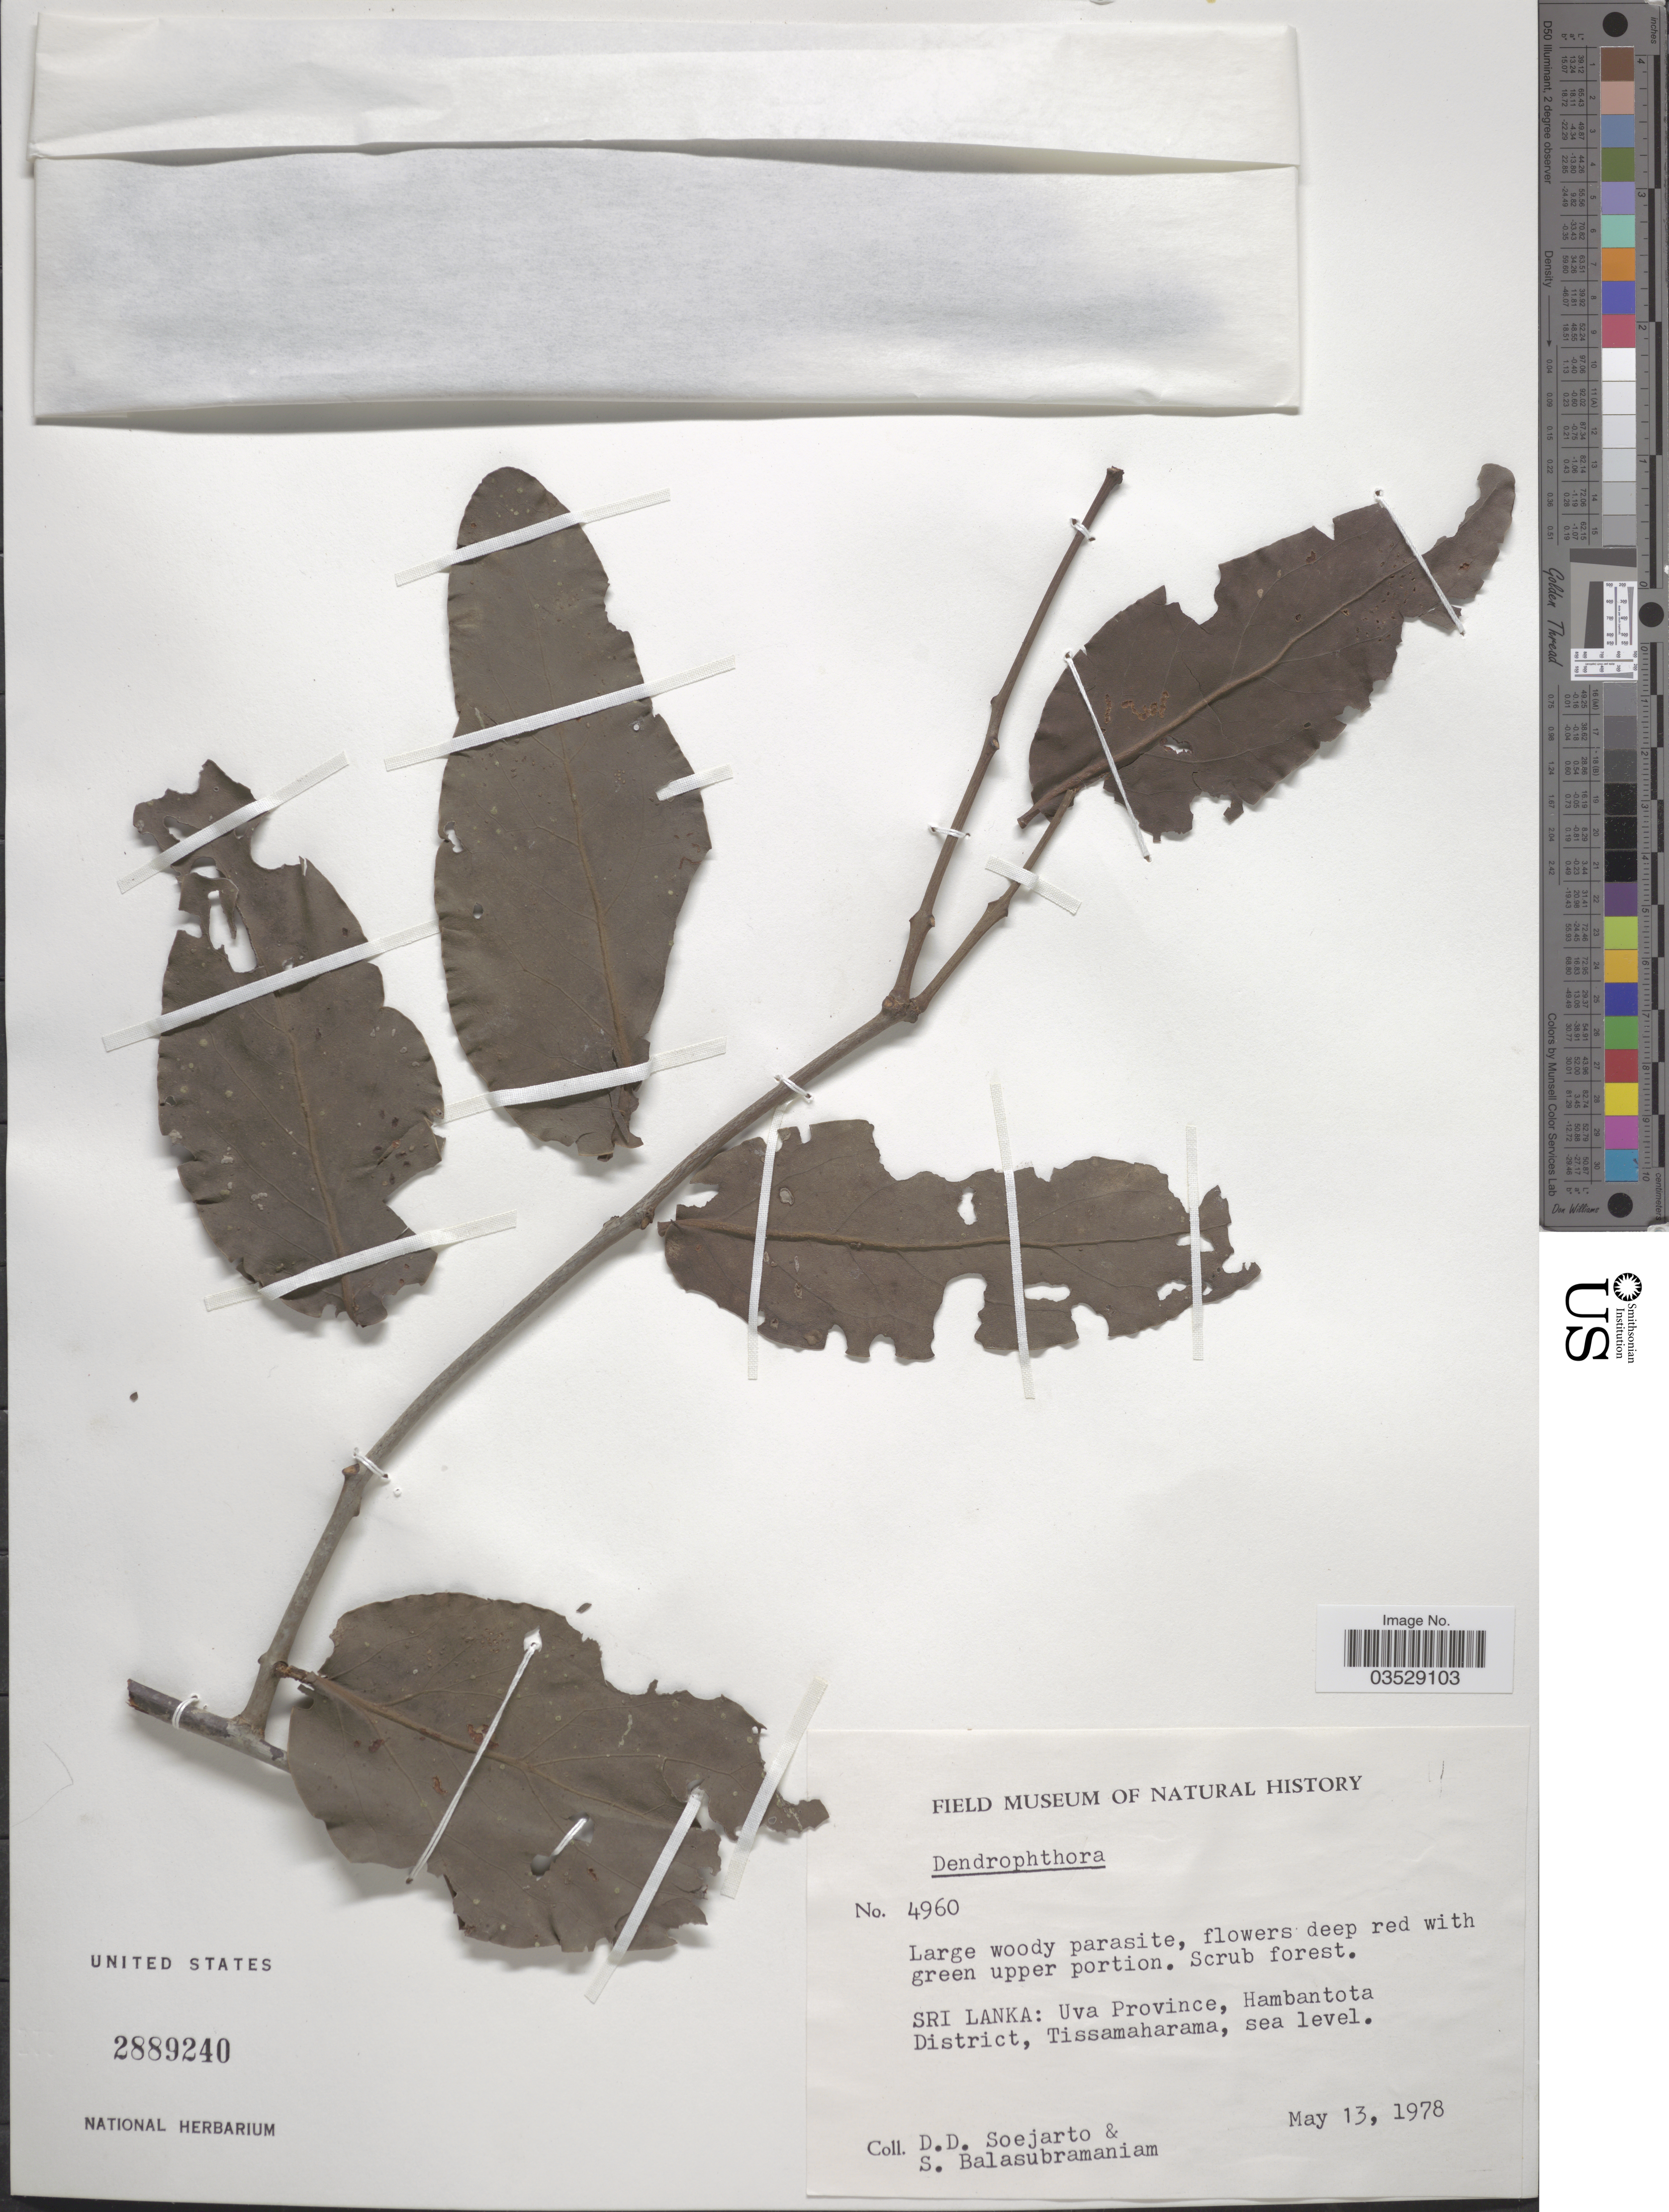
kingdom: Plantae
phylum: Tracheophyta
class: Magnoliopsida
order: Santalales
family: Loranthaceae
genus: Dendrophthoe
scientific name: Dendrophthoe sp.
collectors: S. Balasubramaniam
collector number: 4960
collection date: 1978-05-13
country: Sri Lanka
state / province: Uva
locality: Hambantota District, Tissamaharama.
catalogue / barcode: US 2889240